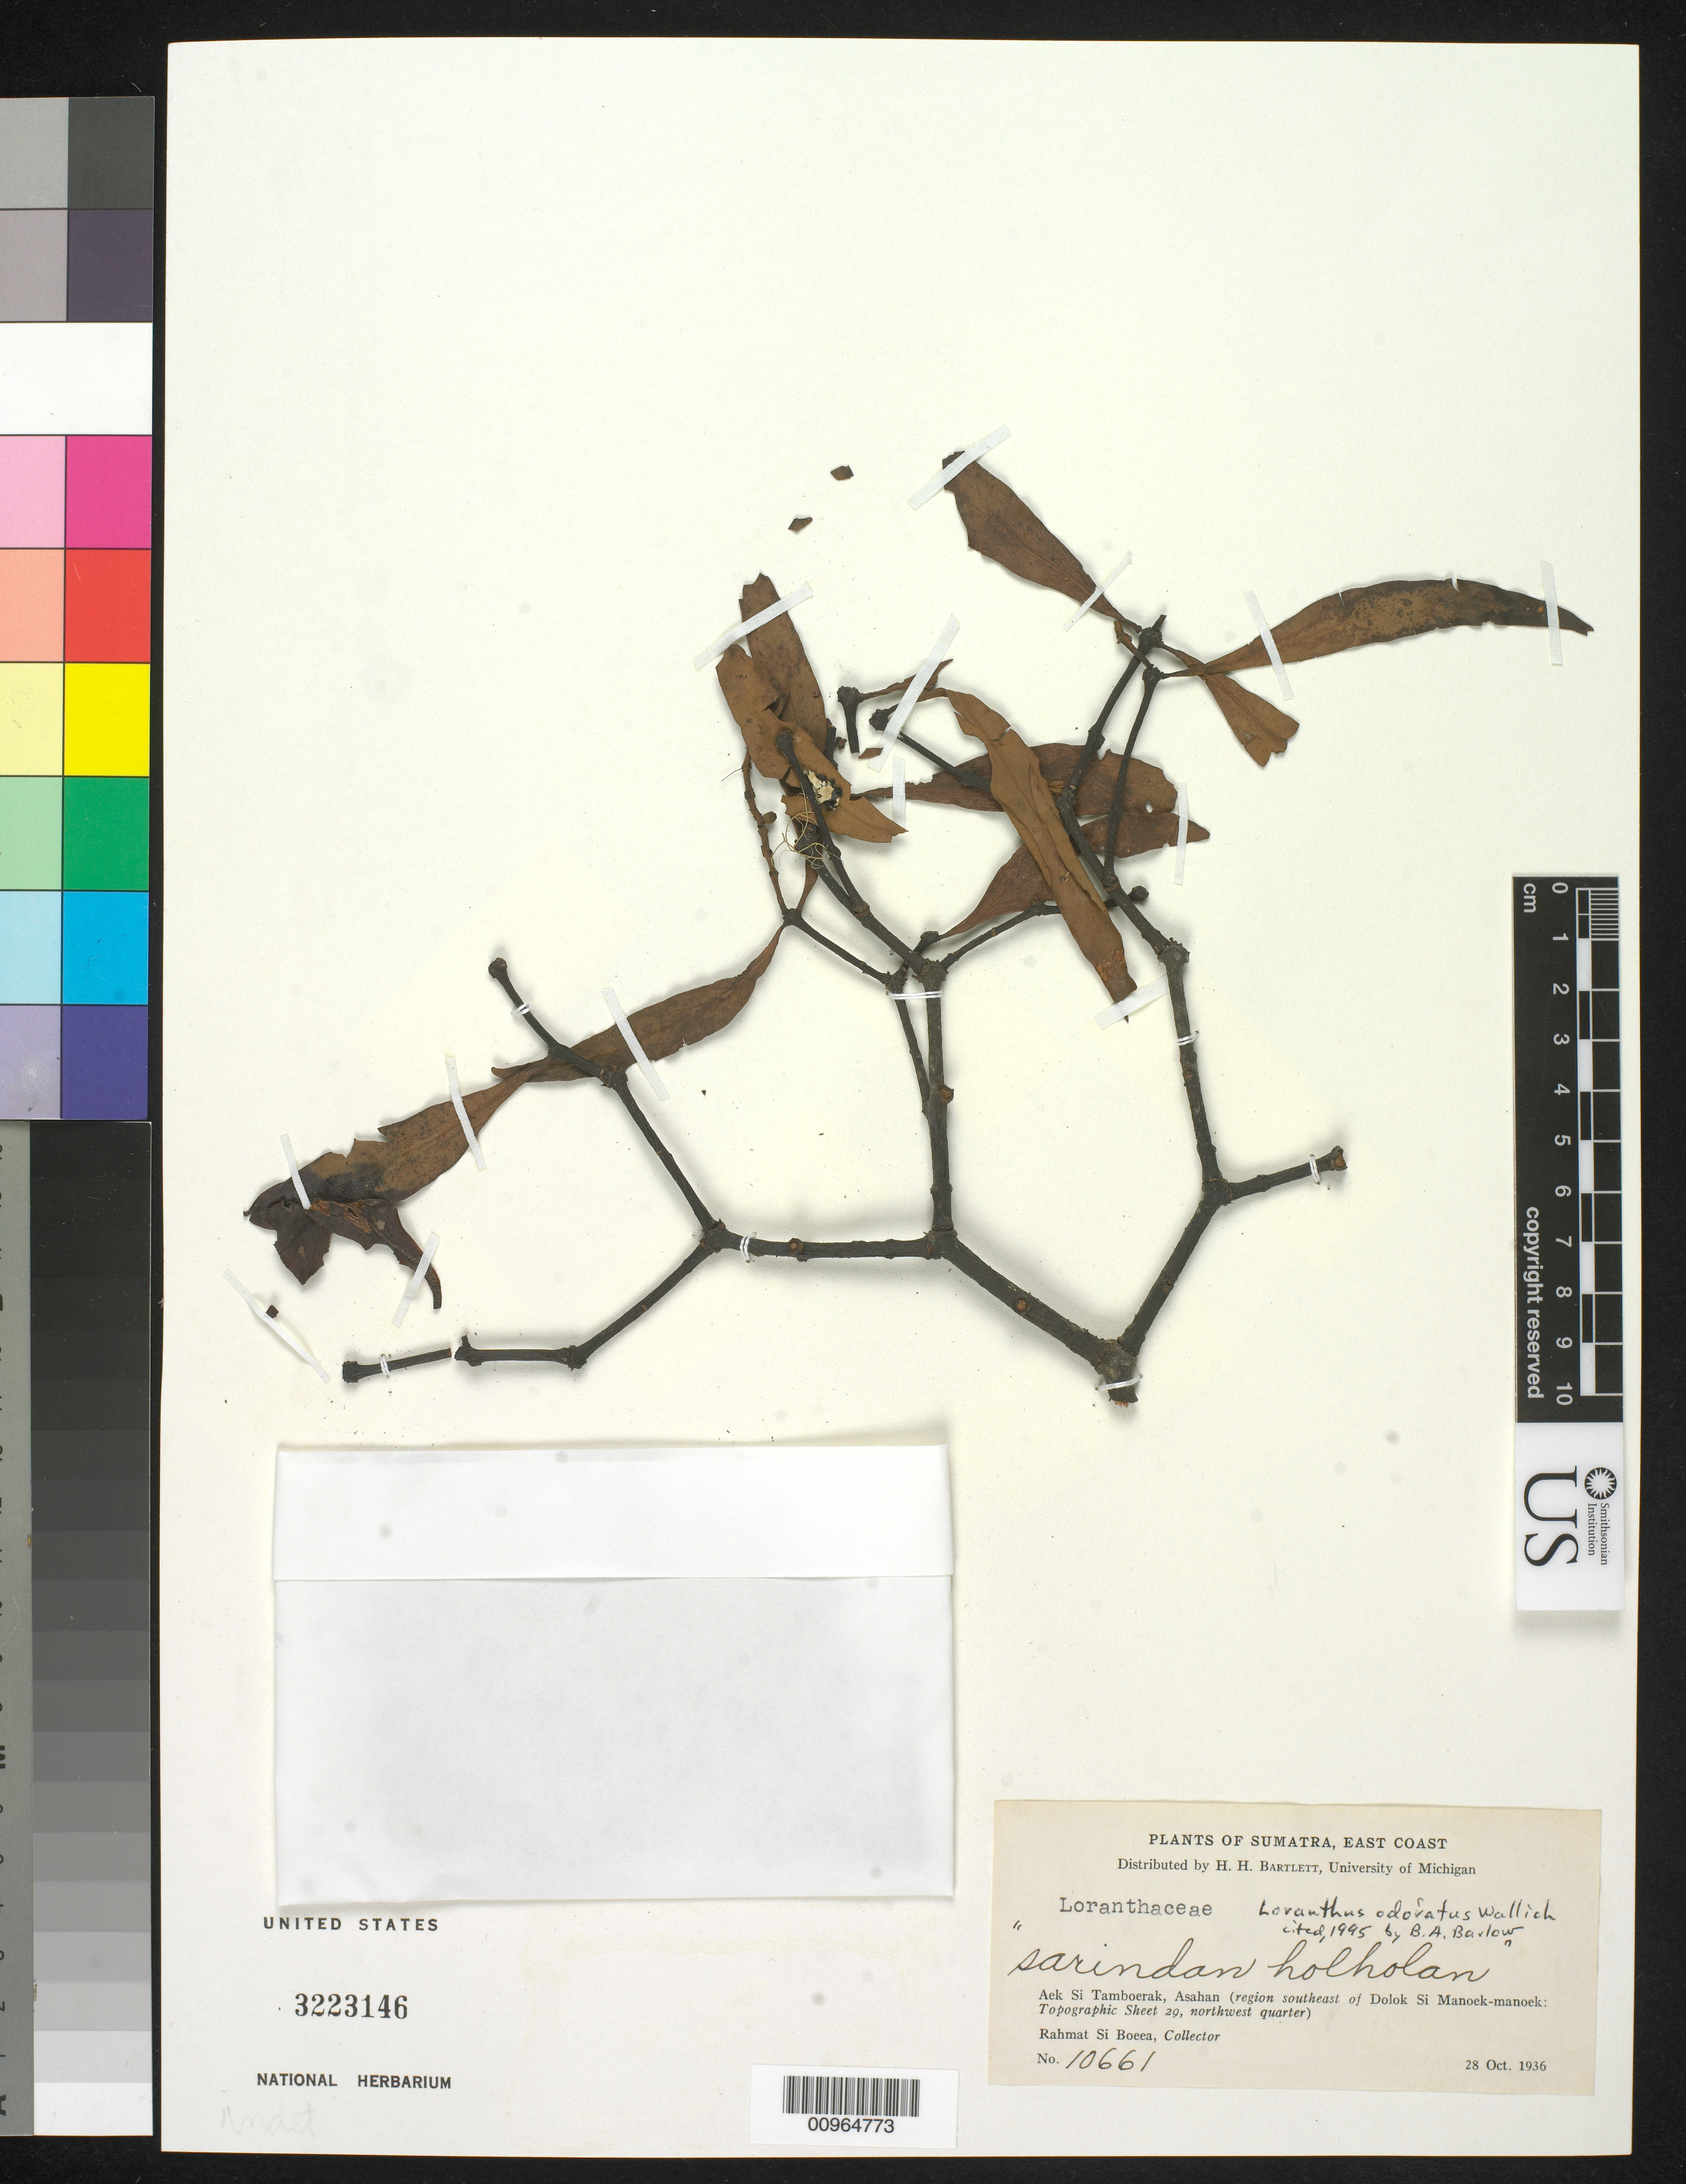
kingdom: Plantae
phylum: Tracheophyta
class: Magnoliopsida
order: Santalales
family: Loranthaceae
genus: Loranthus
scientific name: Loranthus odoratus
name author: Wall.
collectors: Rahmat Si Boeea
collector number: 10661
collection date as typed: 28 Oct 1936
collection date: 1936-10-28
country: Indonesia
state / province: Sumatra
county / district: North Sumatra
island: Sumatra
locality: Plants of Sumatra, East Coast; Aek Si Tamboerak, Asahan (region southeast of Dolok Si Manoek-manoek: Topographic Sheet 29, northwest quarter)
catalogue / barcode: US 3223146